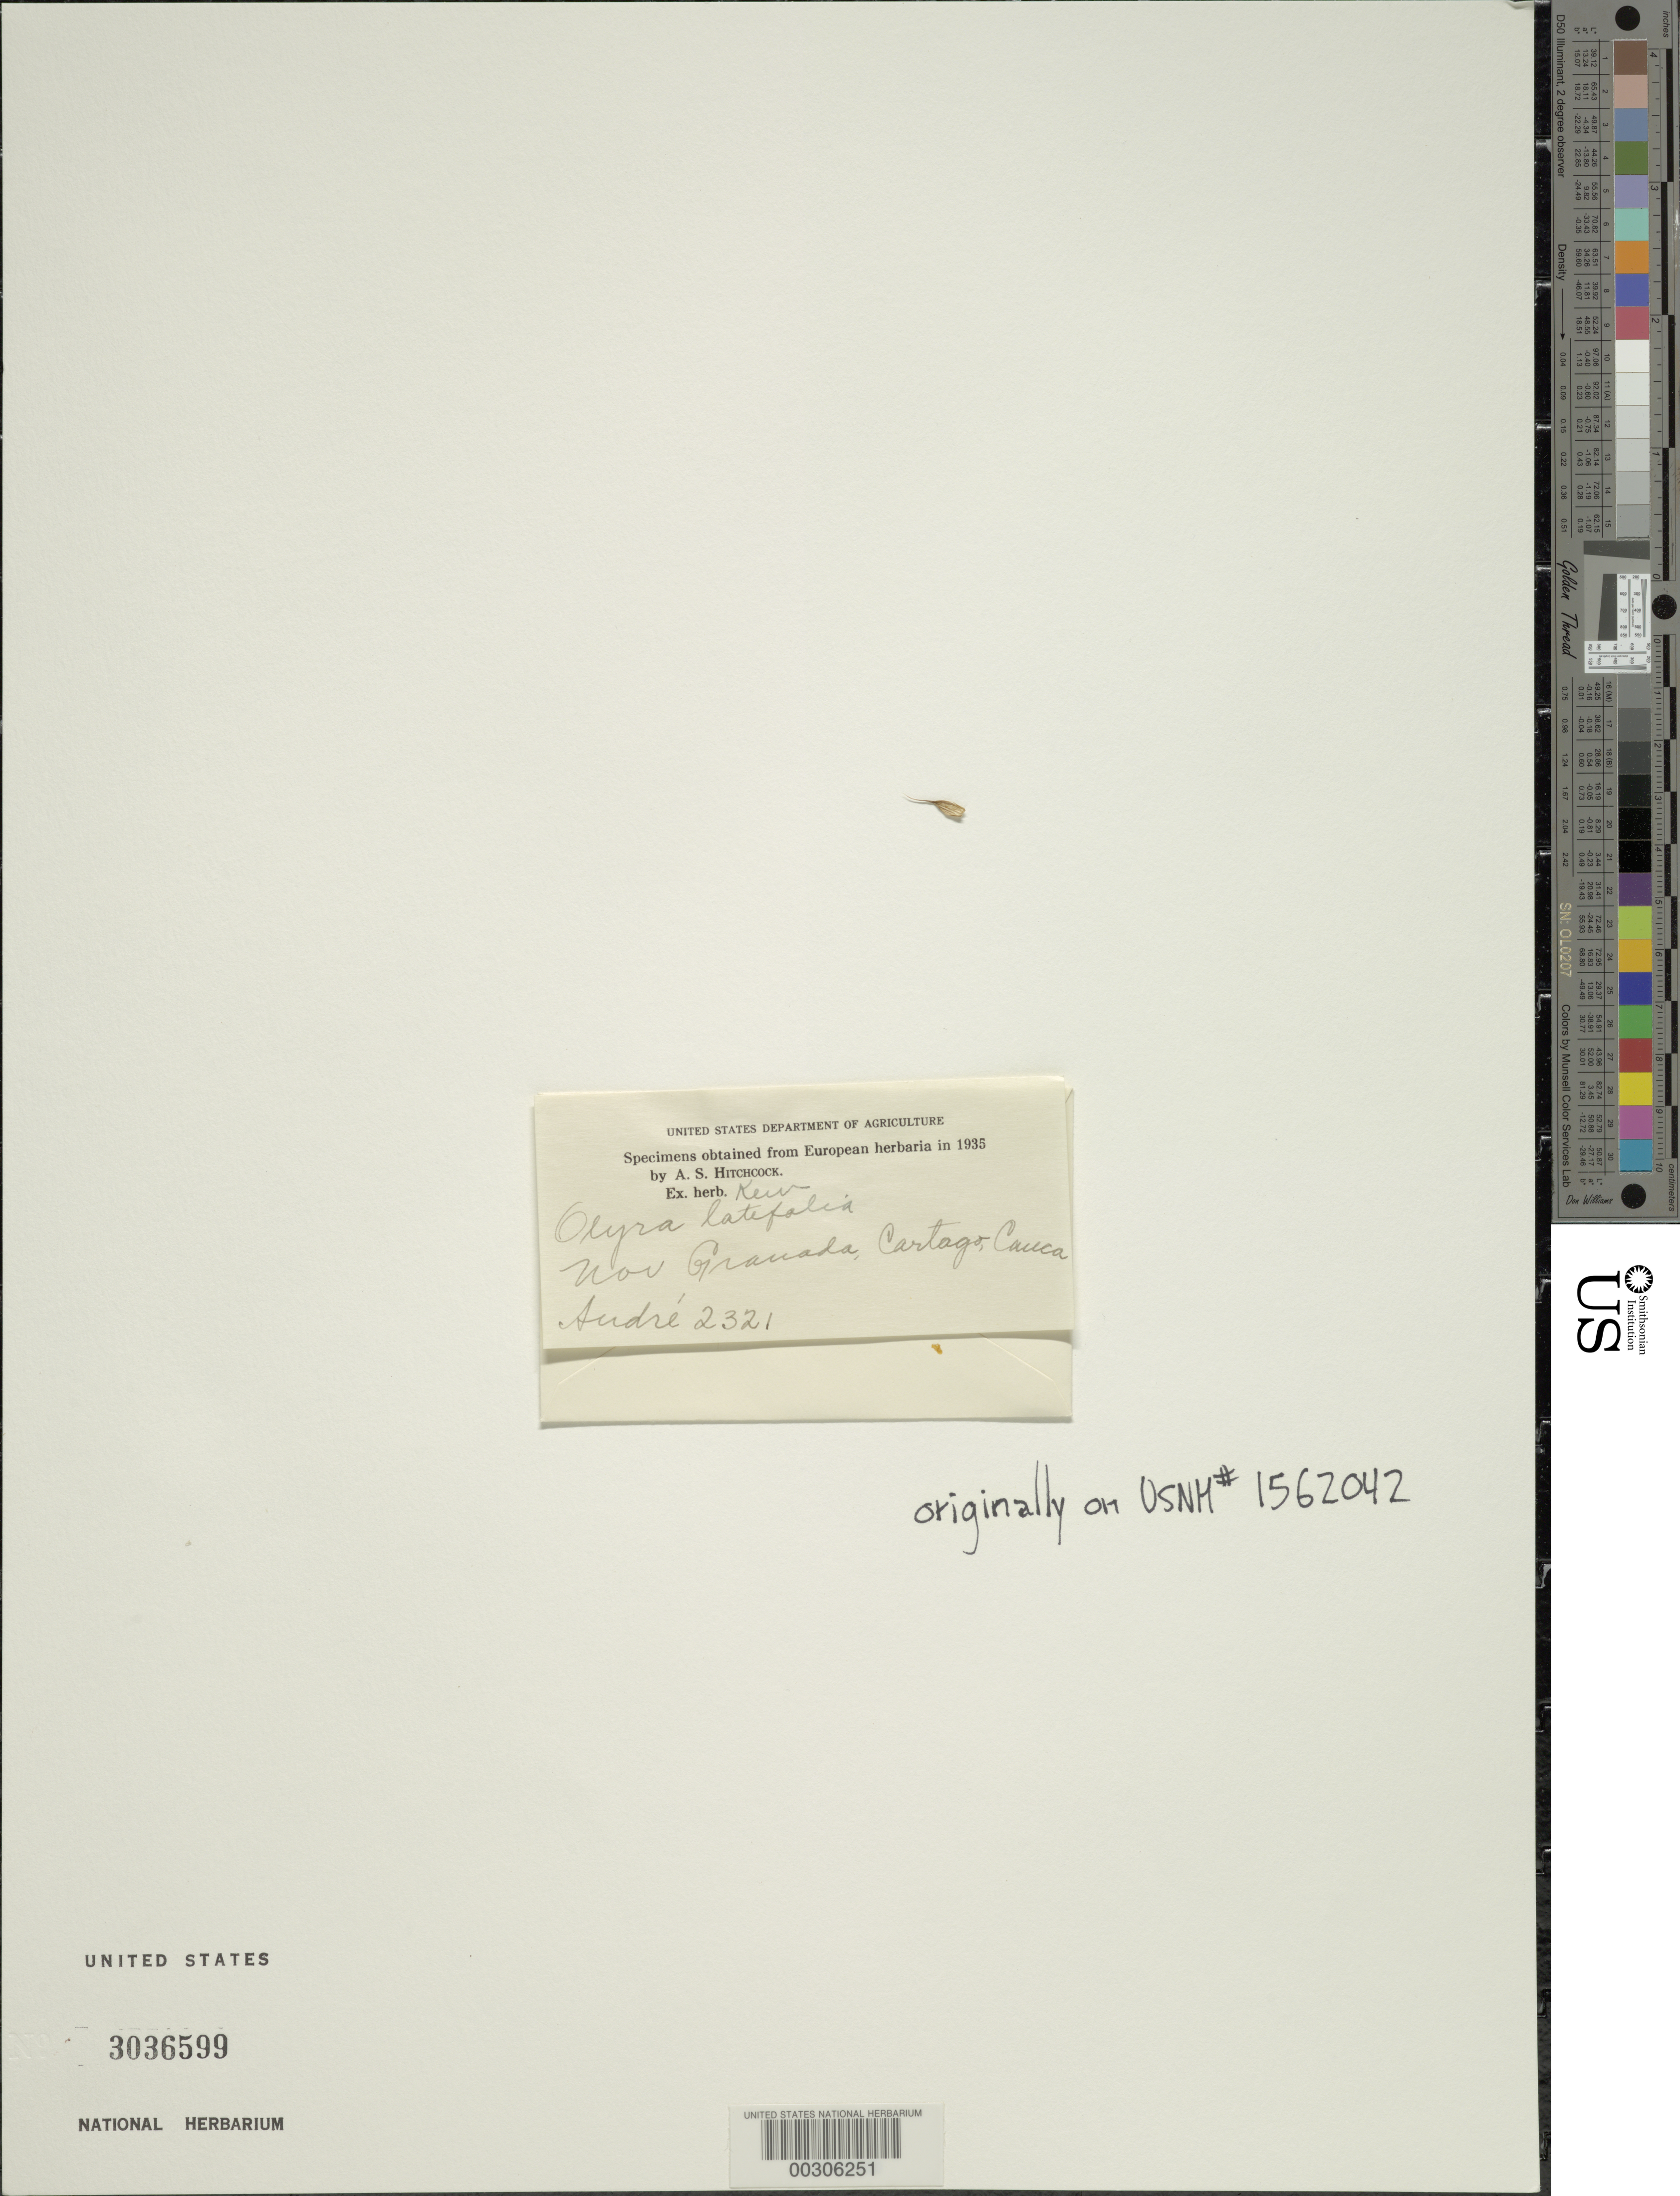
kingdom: Plantae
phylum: Tracheophyta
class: Liliopsida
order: Poales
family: Poaceae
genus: Olyra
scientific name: Olyra latifolia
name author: L.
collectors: -. Audre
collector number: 2321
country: Colombia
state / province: Cauca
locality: Granada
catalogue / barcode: US 3036599